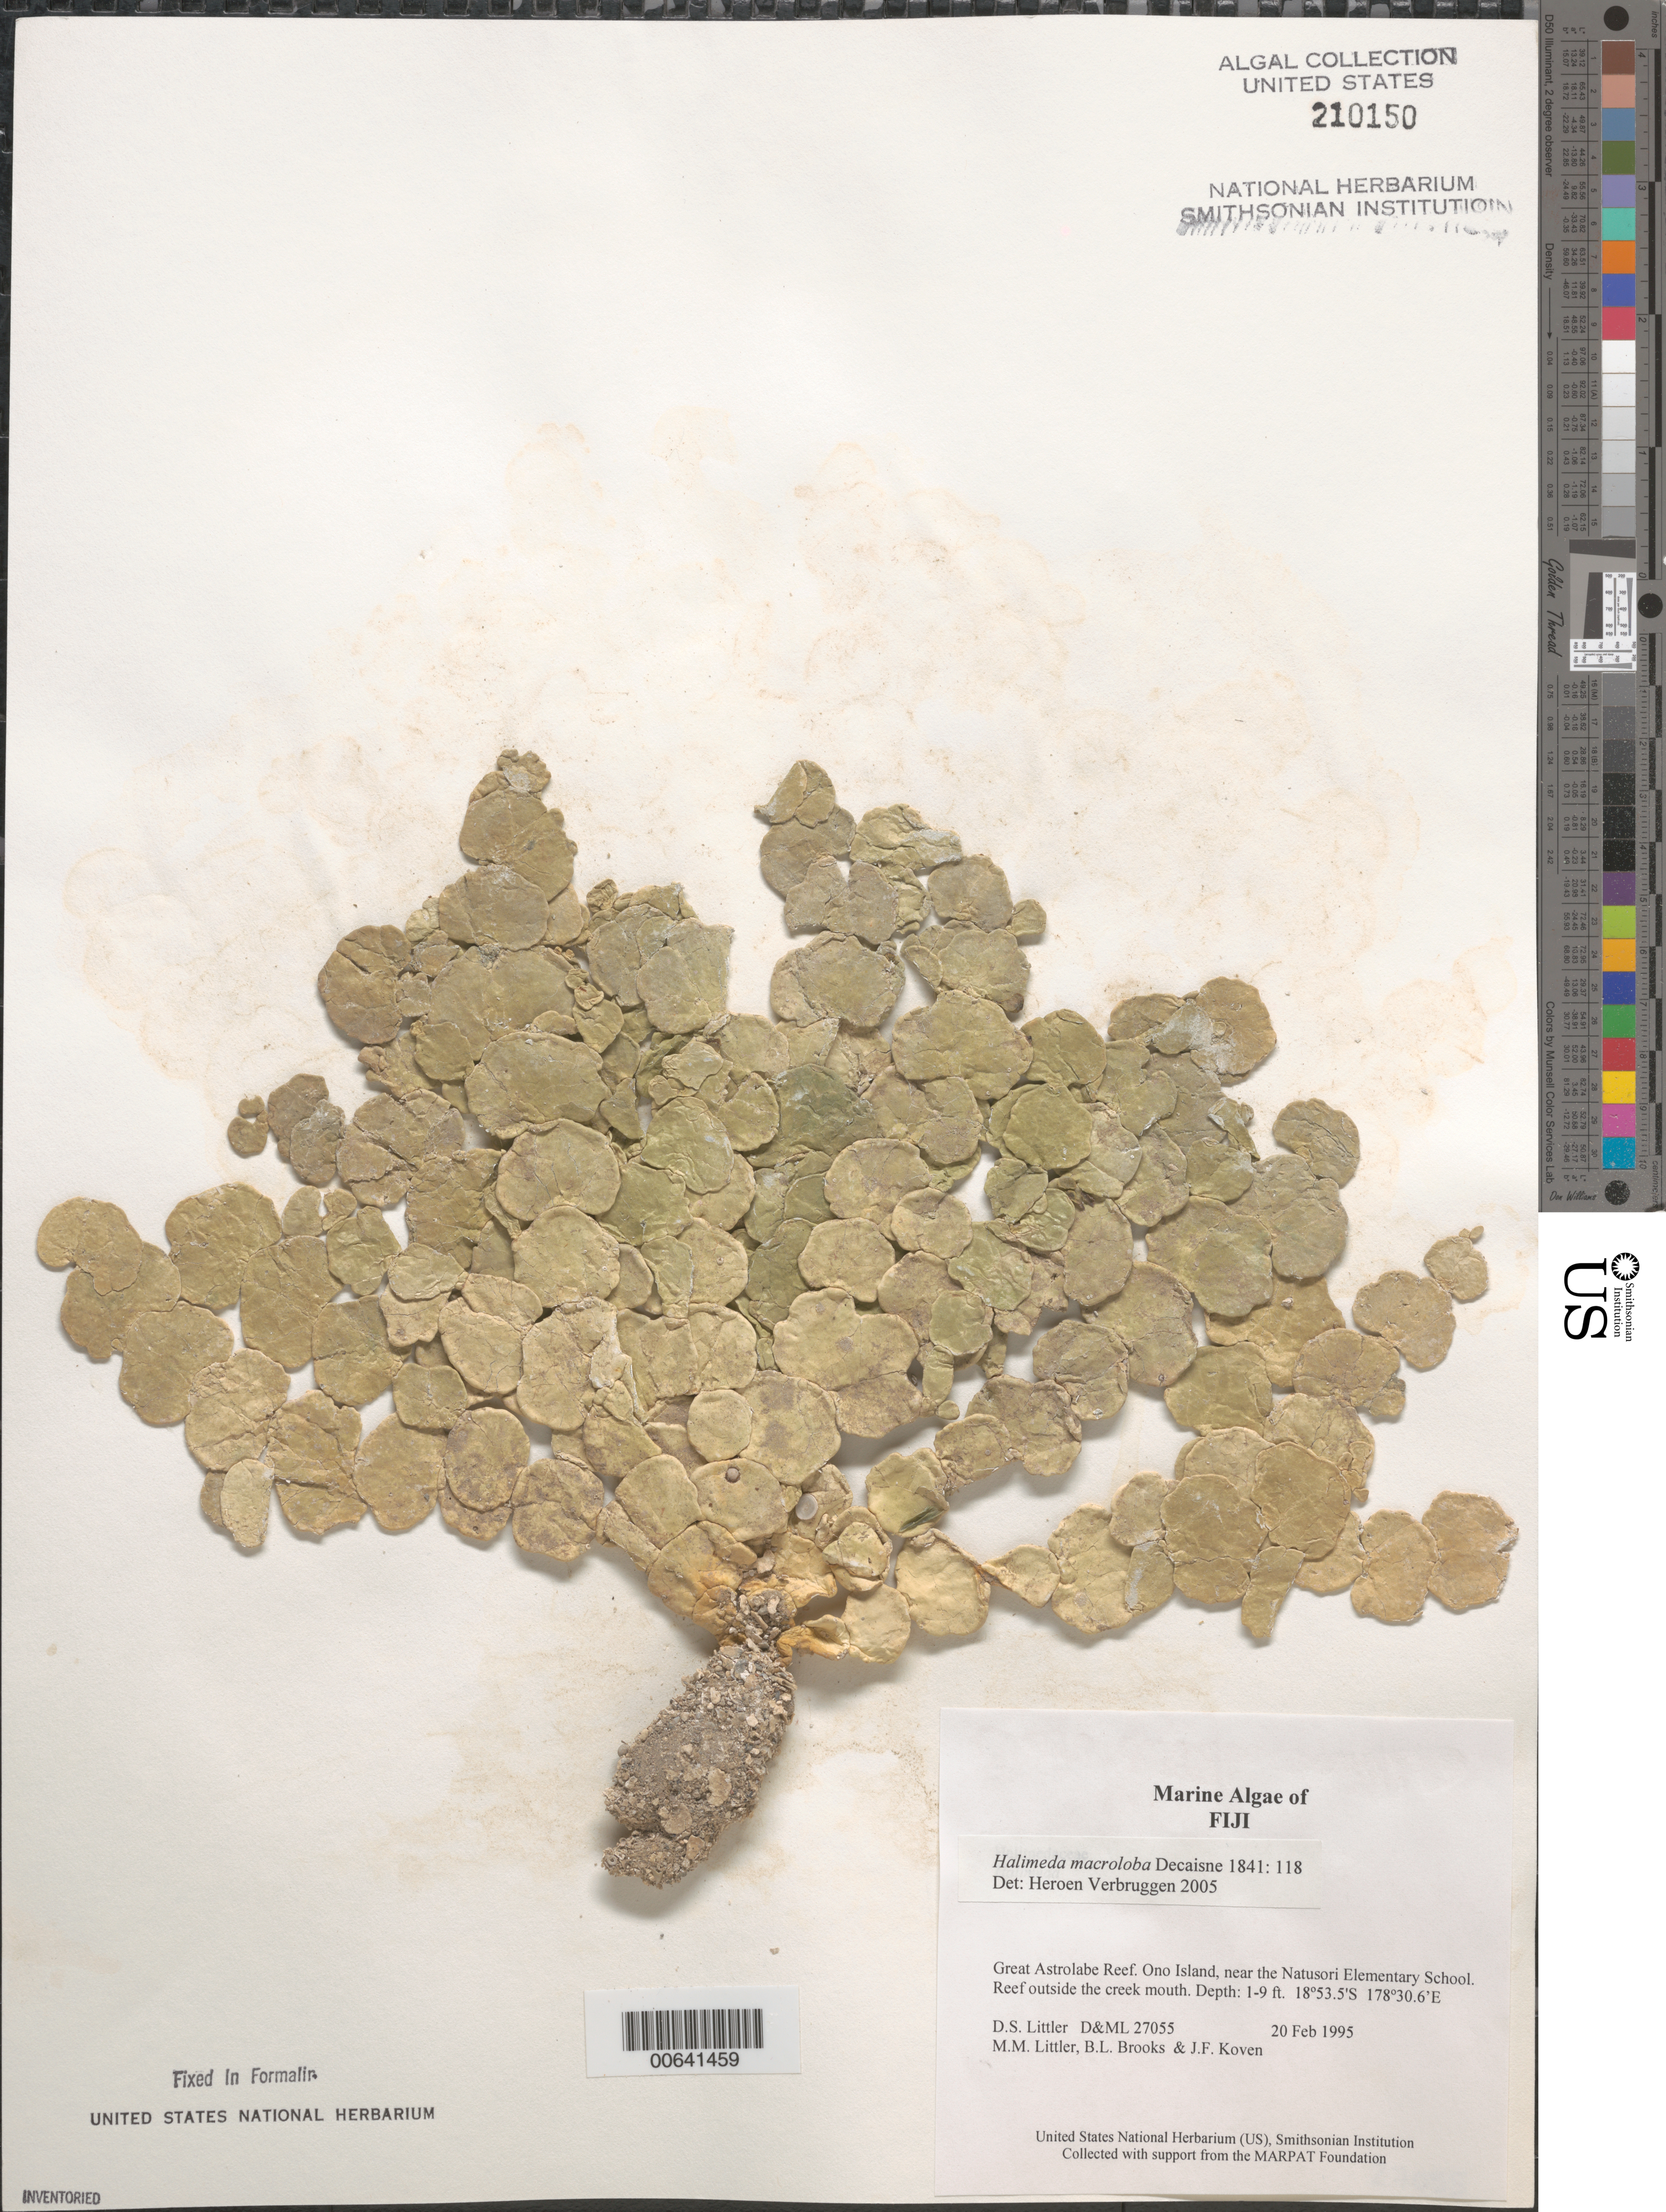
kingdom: Plantae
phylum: Chlorophyta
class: Ulvophyceae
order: Bryopsidales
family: Halimedaceae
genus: Halimeda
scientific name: Halimeda macroloba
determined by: Verbruggen, H.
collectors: D. S. Littler, M. M. Littler, B. Brooks & J. Koven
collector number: D&ML 27055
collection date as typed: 20 Feb 1995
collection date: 1995-02-20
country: Fiji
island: Ono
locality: Great Astrolabe Reef, near Natusori Elementary School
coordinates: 18 53.5'S, 178 30.6'E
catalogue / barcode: US 210150